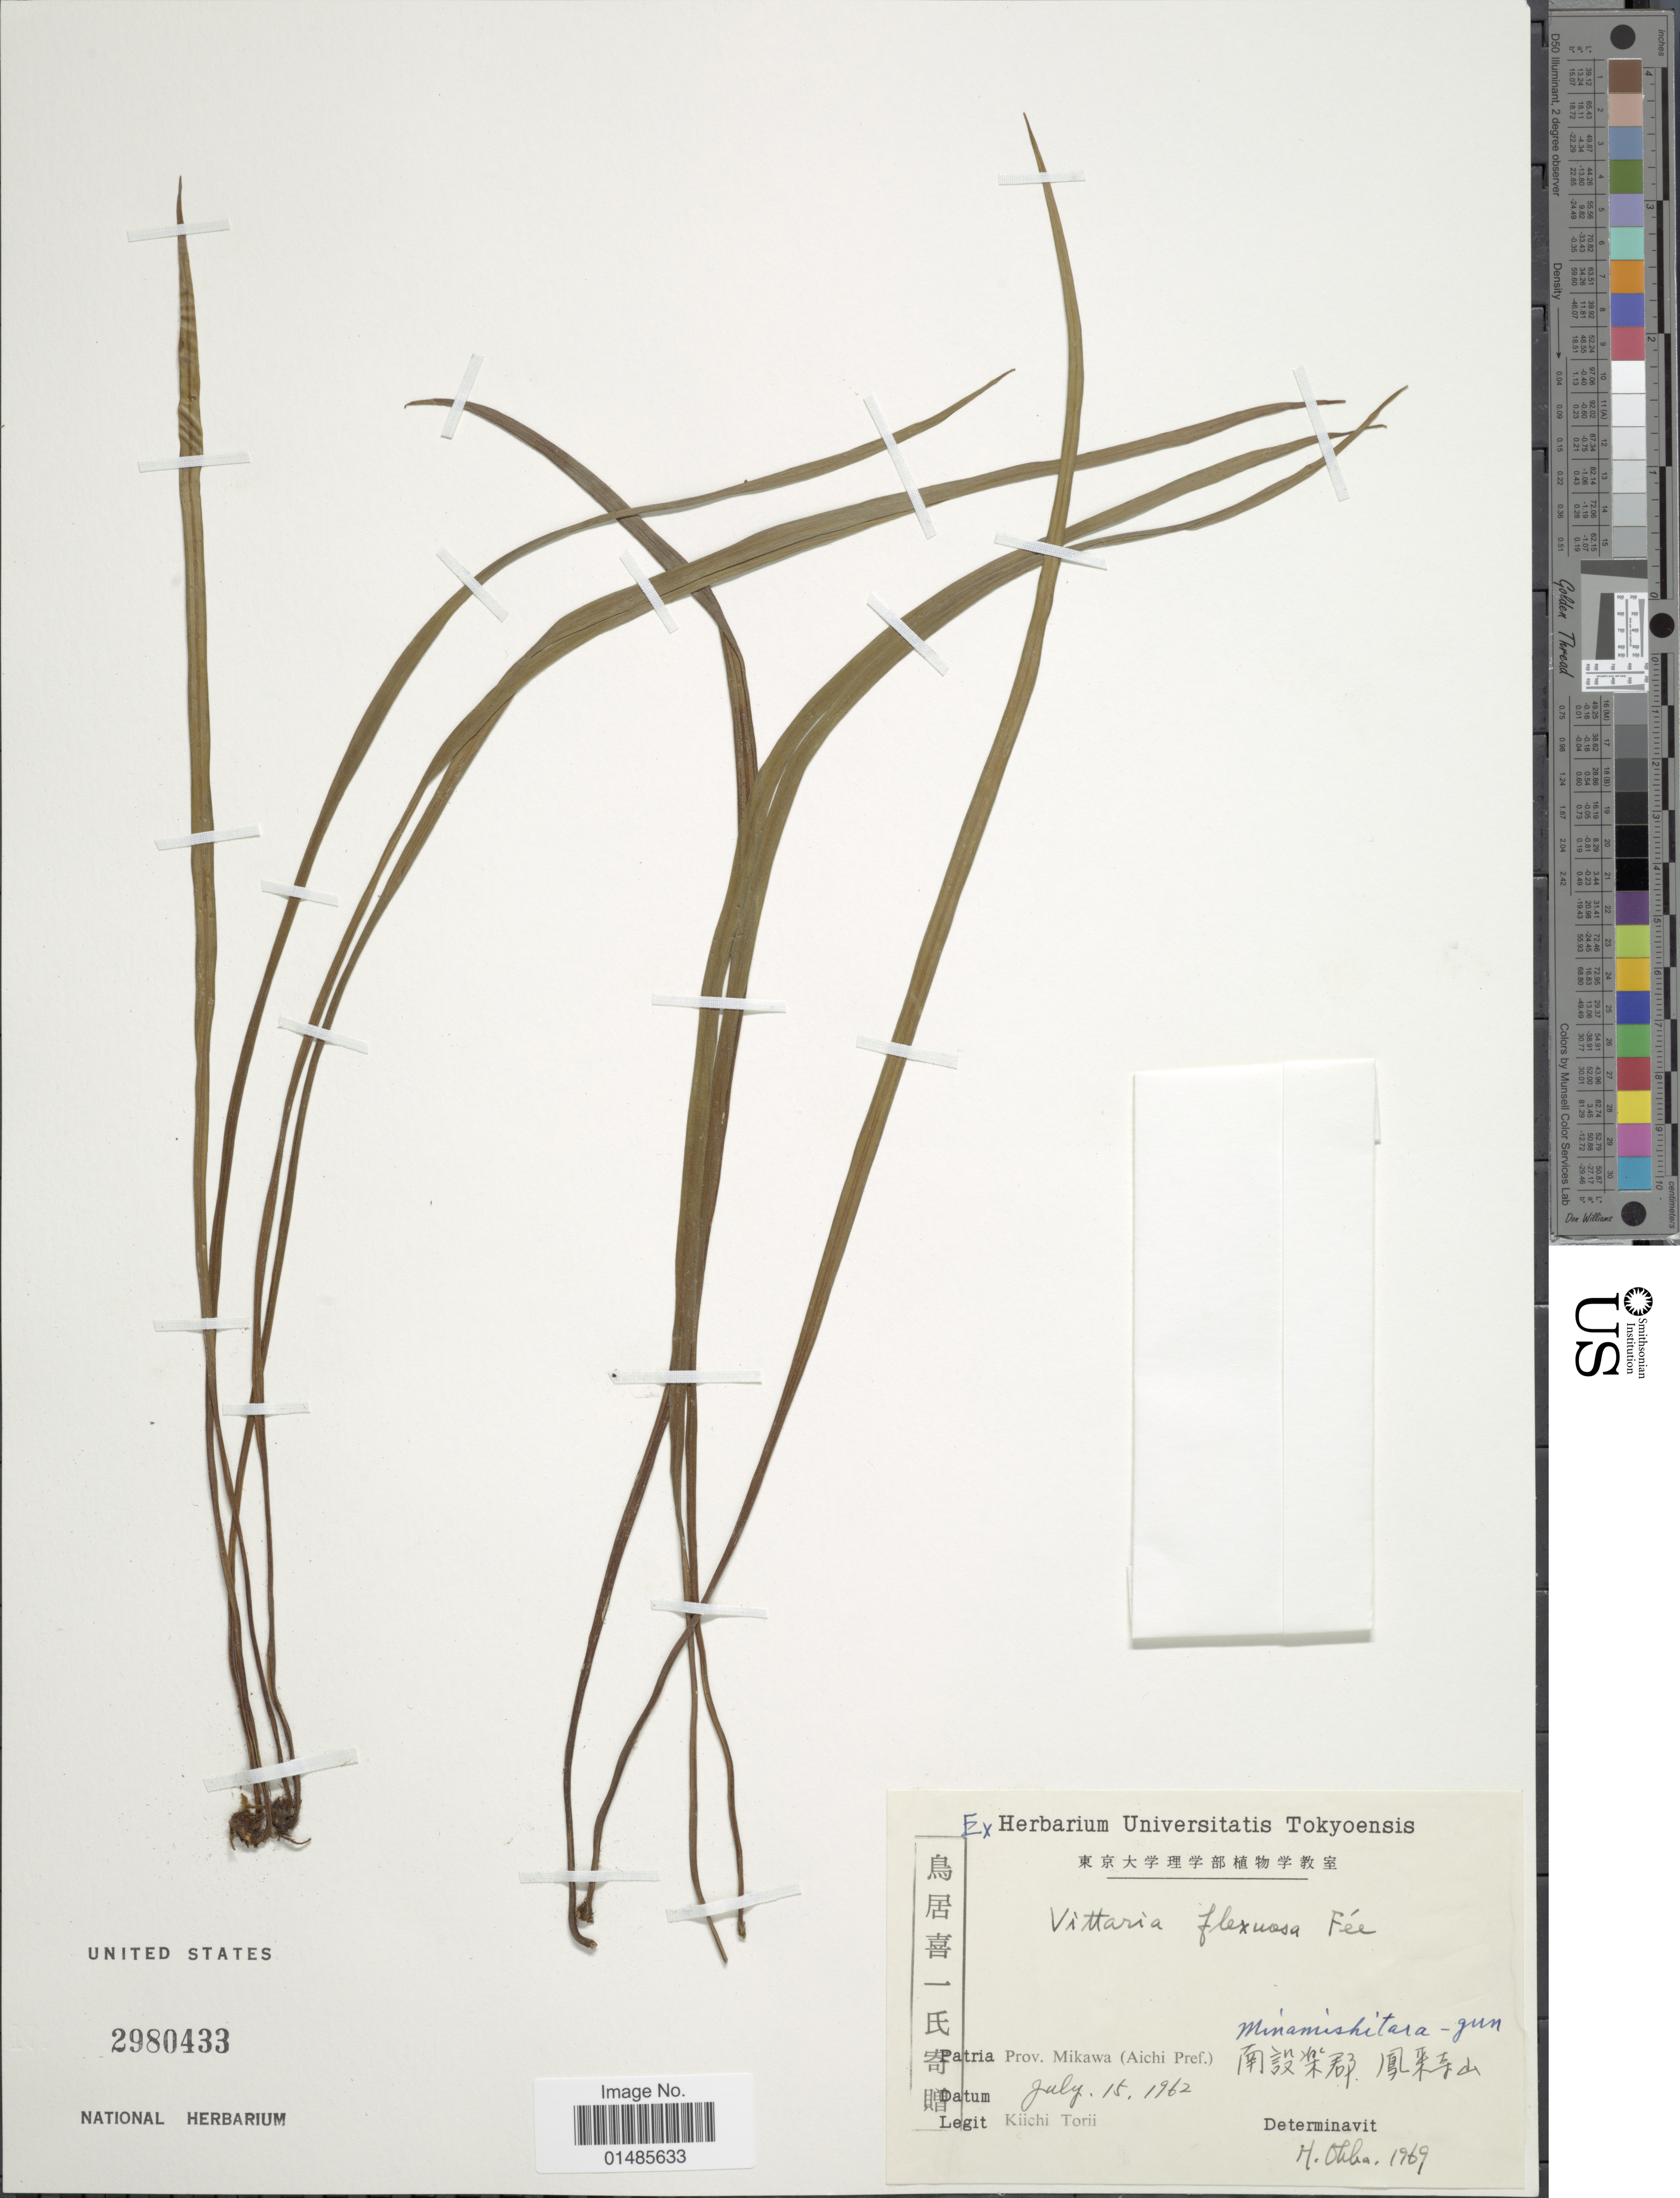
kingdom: Plantae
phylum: Tracheophyta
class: Polypodiopsida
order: Polypodiales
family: Pteridaceae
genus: Haplopteris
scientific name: Haplopteris flexuosa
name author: (Fée) E.H. Crane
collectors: K. Torii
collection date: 1962-07-15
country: Japan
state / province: Aiti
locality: Prov. Mikawa (Aichi Pref.), Minamishitara-gun.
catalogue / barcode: US 2980433